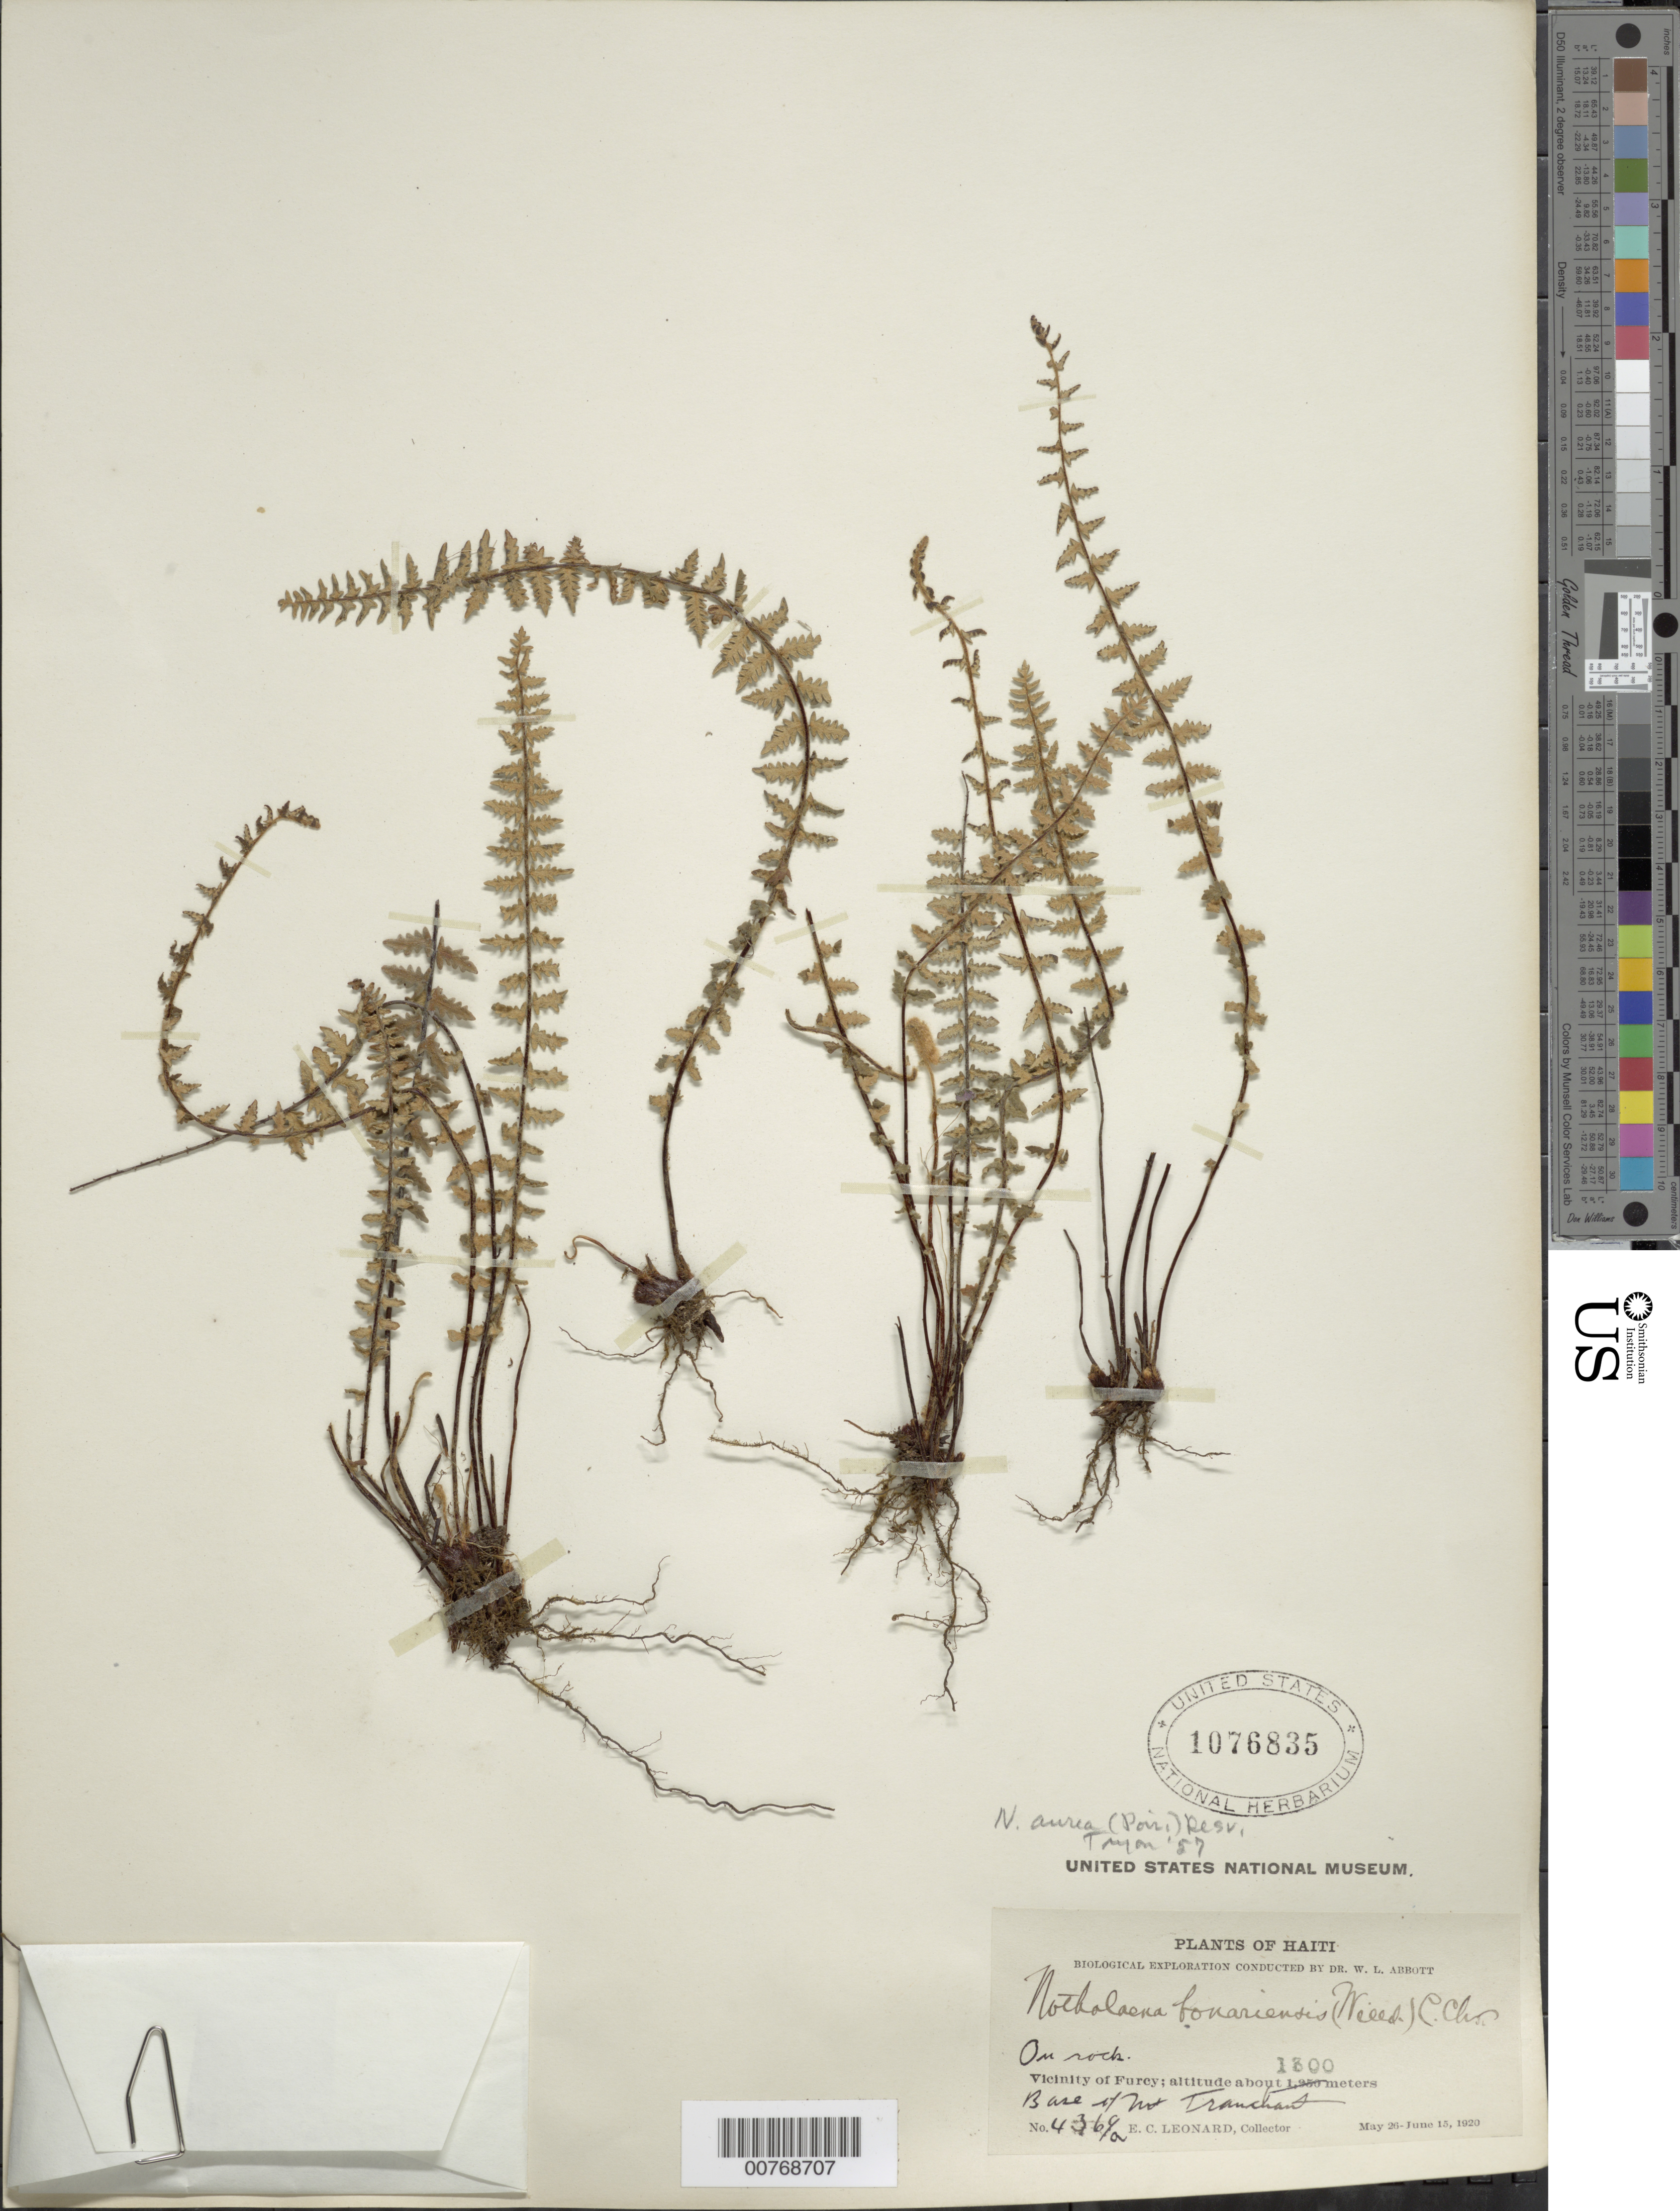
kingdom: Plantae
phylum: Tracheophyta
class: Polypodiopsida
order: Polypodiales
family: Pteridaceae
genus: Myriopteris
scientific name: Myriopteris aurea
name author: (Poir.) Grusz & Windham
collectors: E. C. Leonard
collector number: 4369a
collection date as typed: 26 May 1920 15 Jun 1920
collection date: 1920-05-26/1920-06-15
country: Haiti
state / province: Ouest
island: Hispaniola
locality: Vicinity of Furcy. Base of Mt. Tranchant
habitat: On rocks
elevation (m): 1300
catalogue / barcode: US 1076835